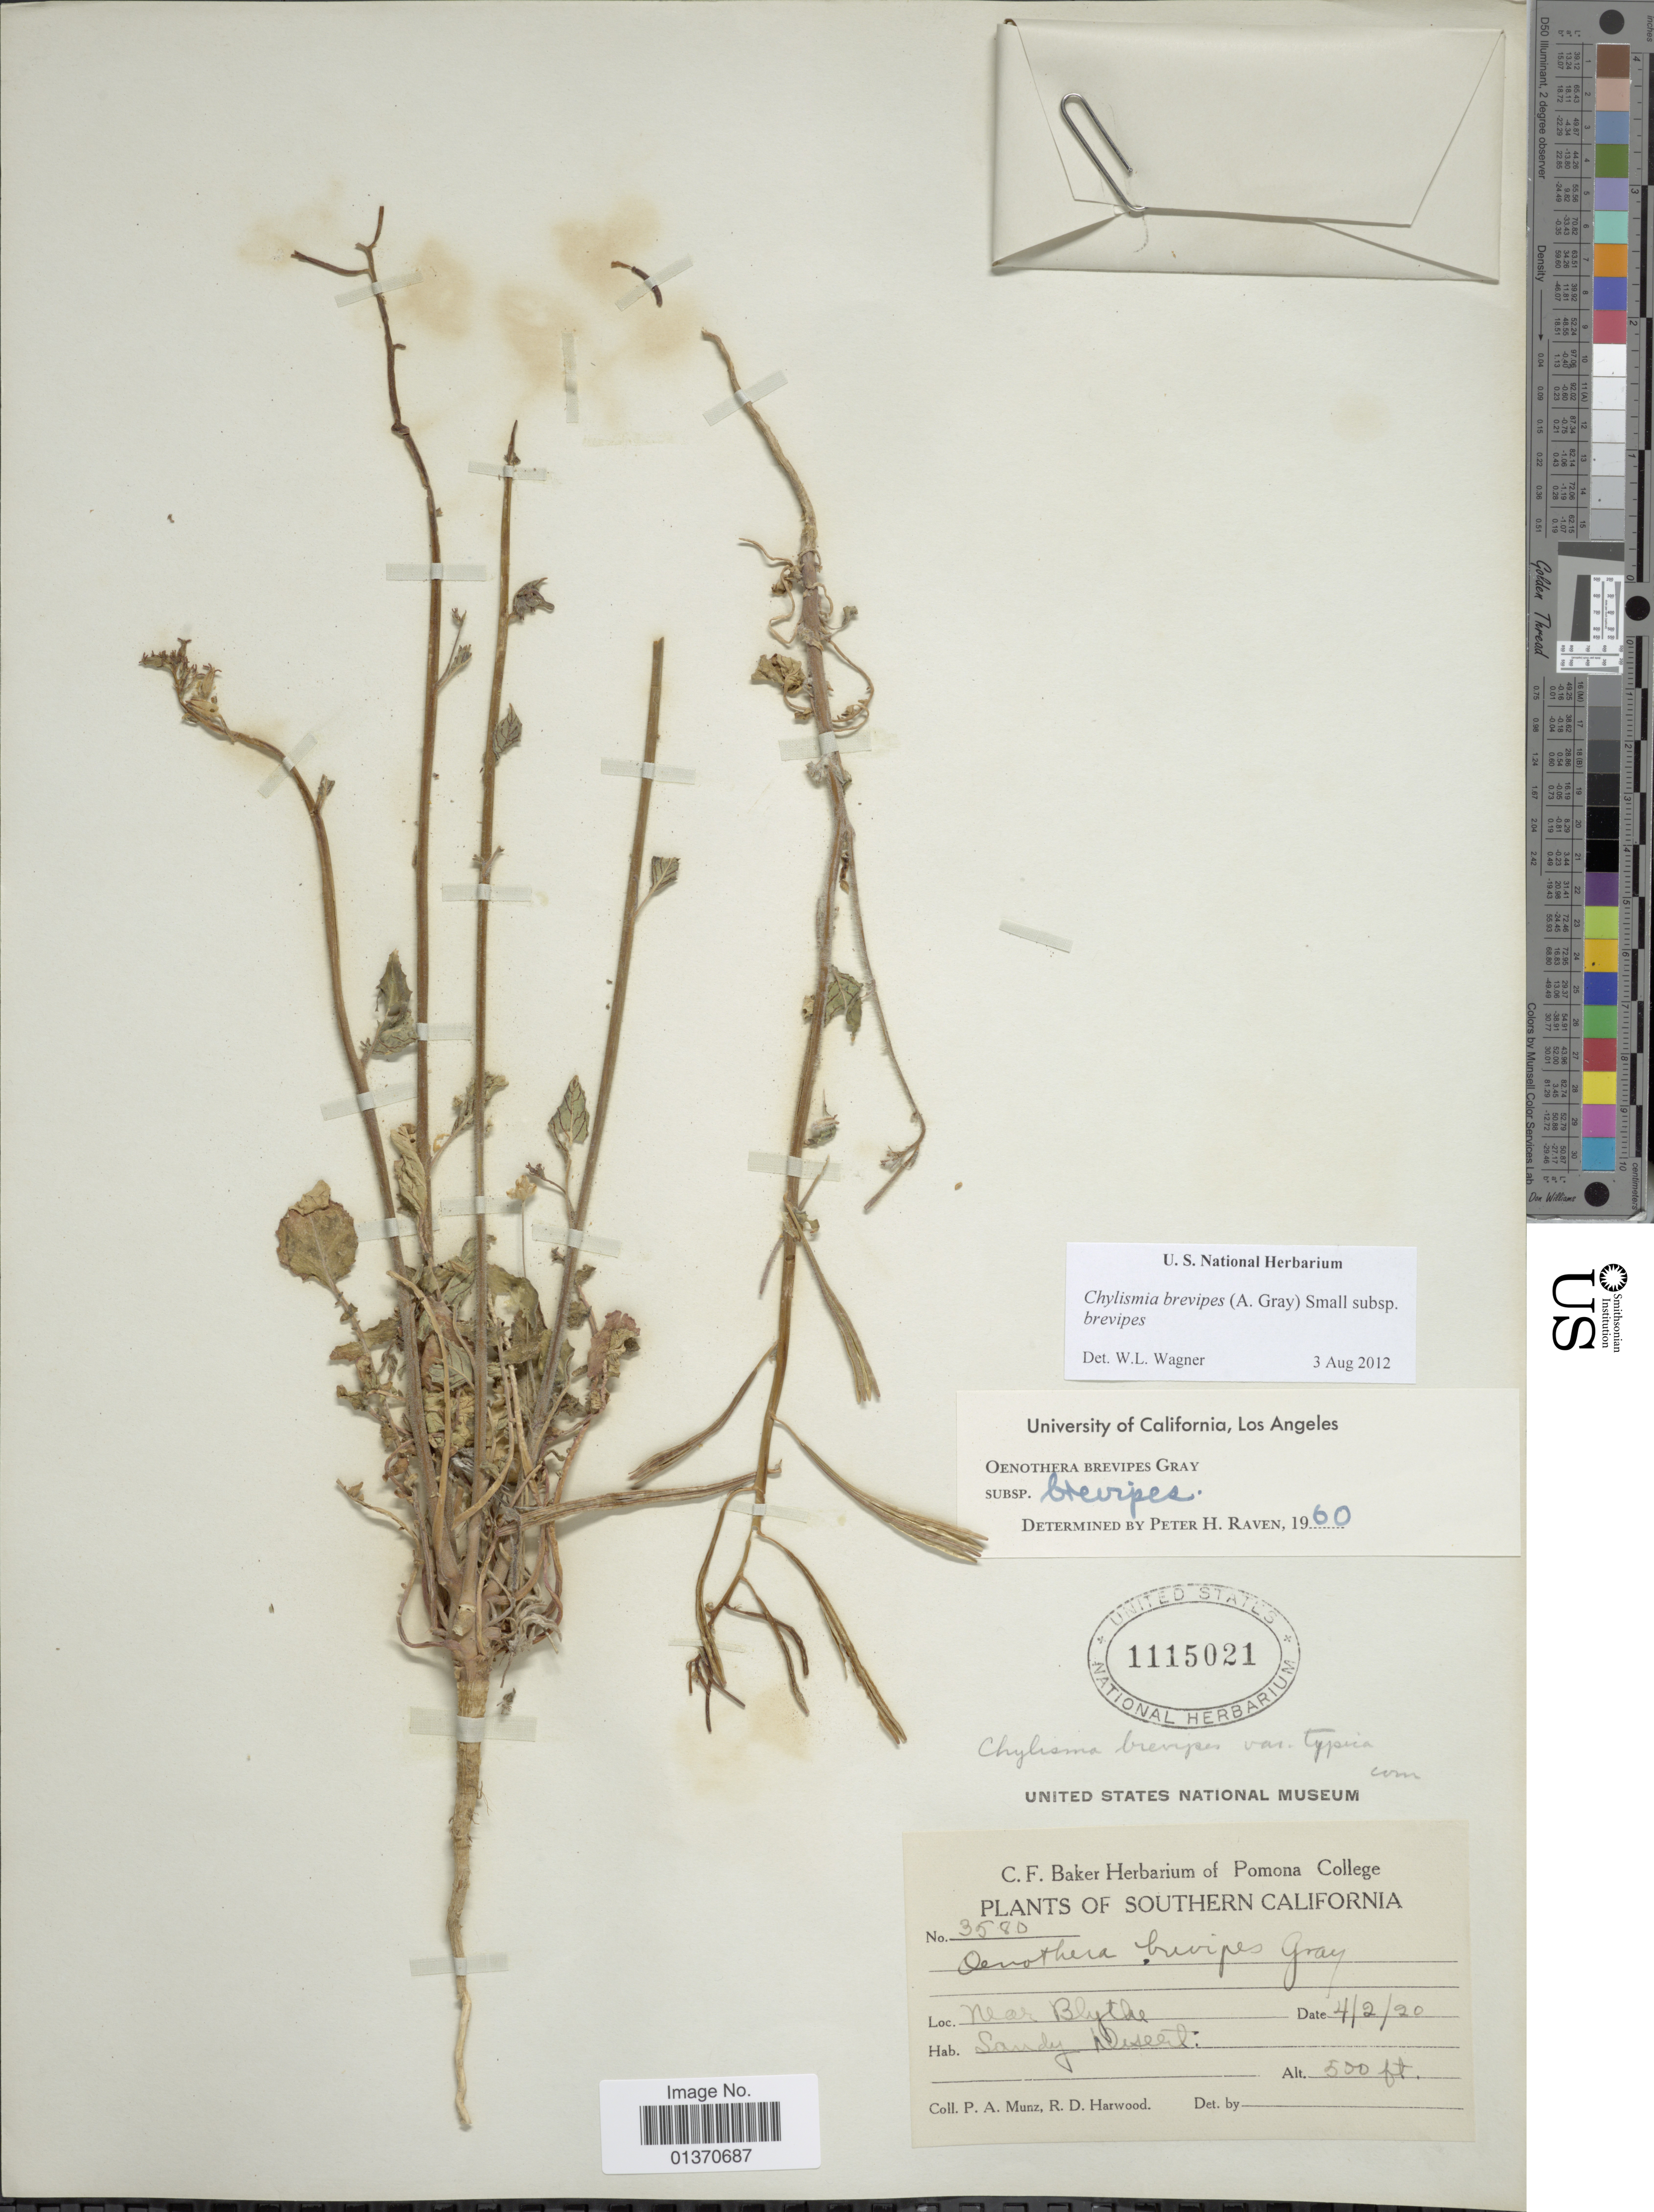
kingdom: Plantae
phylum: Tracheophyta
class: Magnoliopsida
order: Myrtales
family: Onagraceae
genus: Chylismia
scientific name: Chylismia brevipes subsp. brevipes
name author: (A. Gray) Small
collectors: P. A. Munz & R. Harwood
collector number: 3580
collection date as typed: Transcribed d/m/y: 2/4/20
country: United States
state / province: California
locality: Southern California, near Blythe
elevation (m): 152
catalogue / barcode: US 1115021